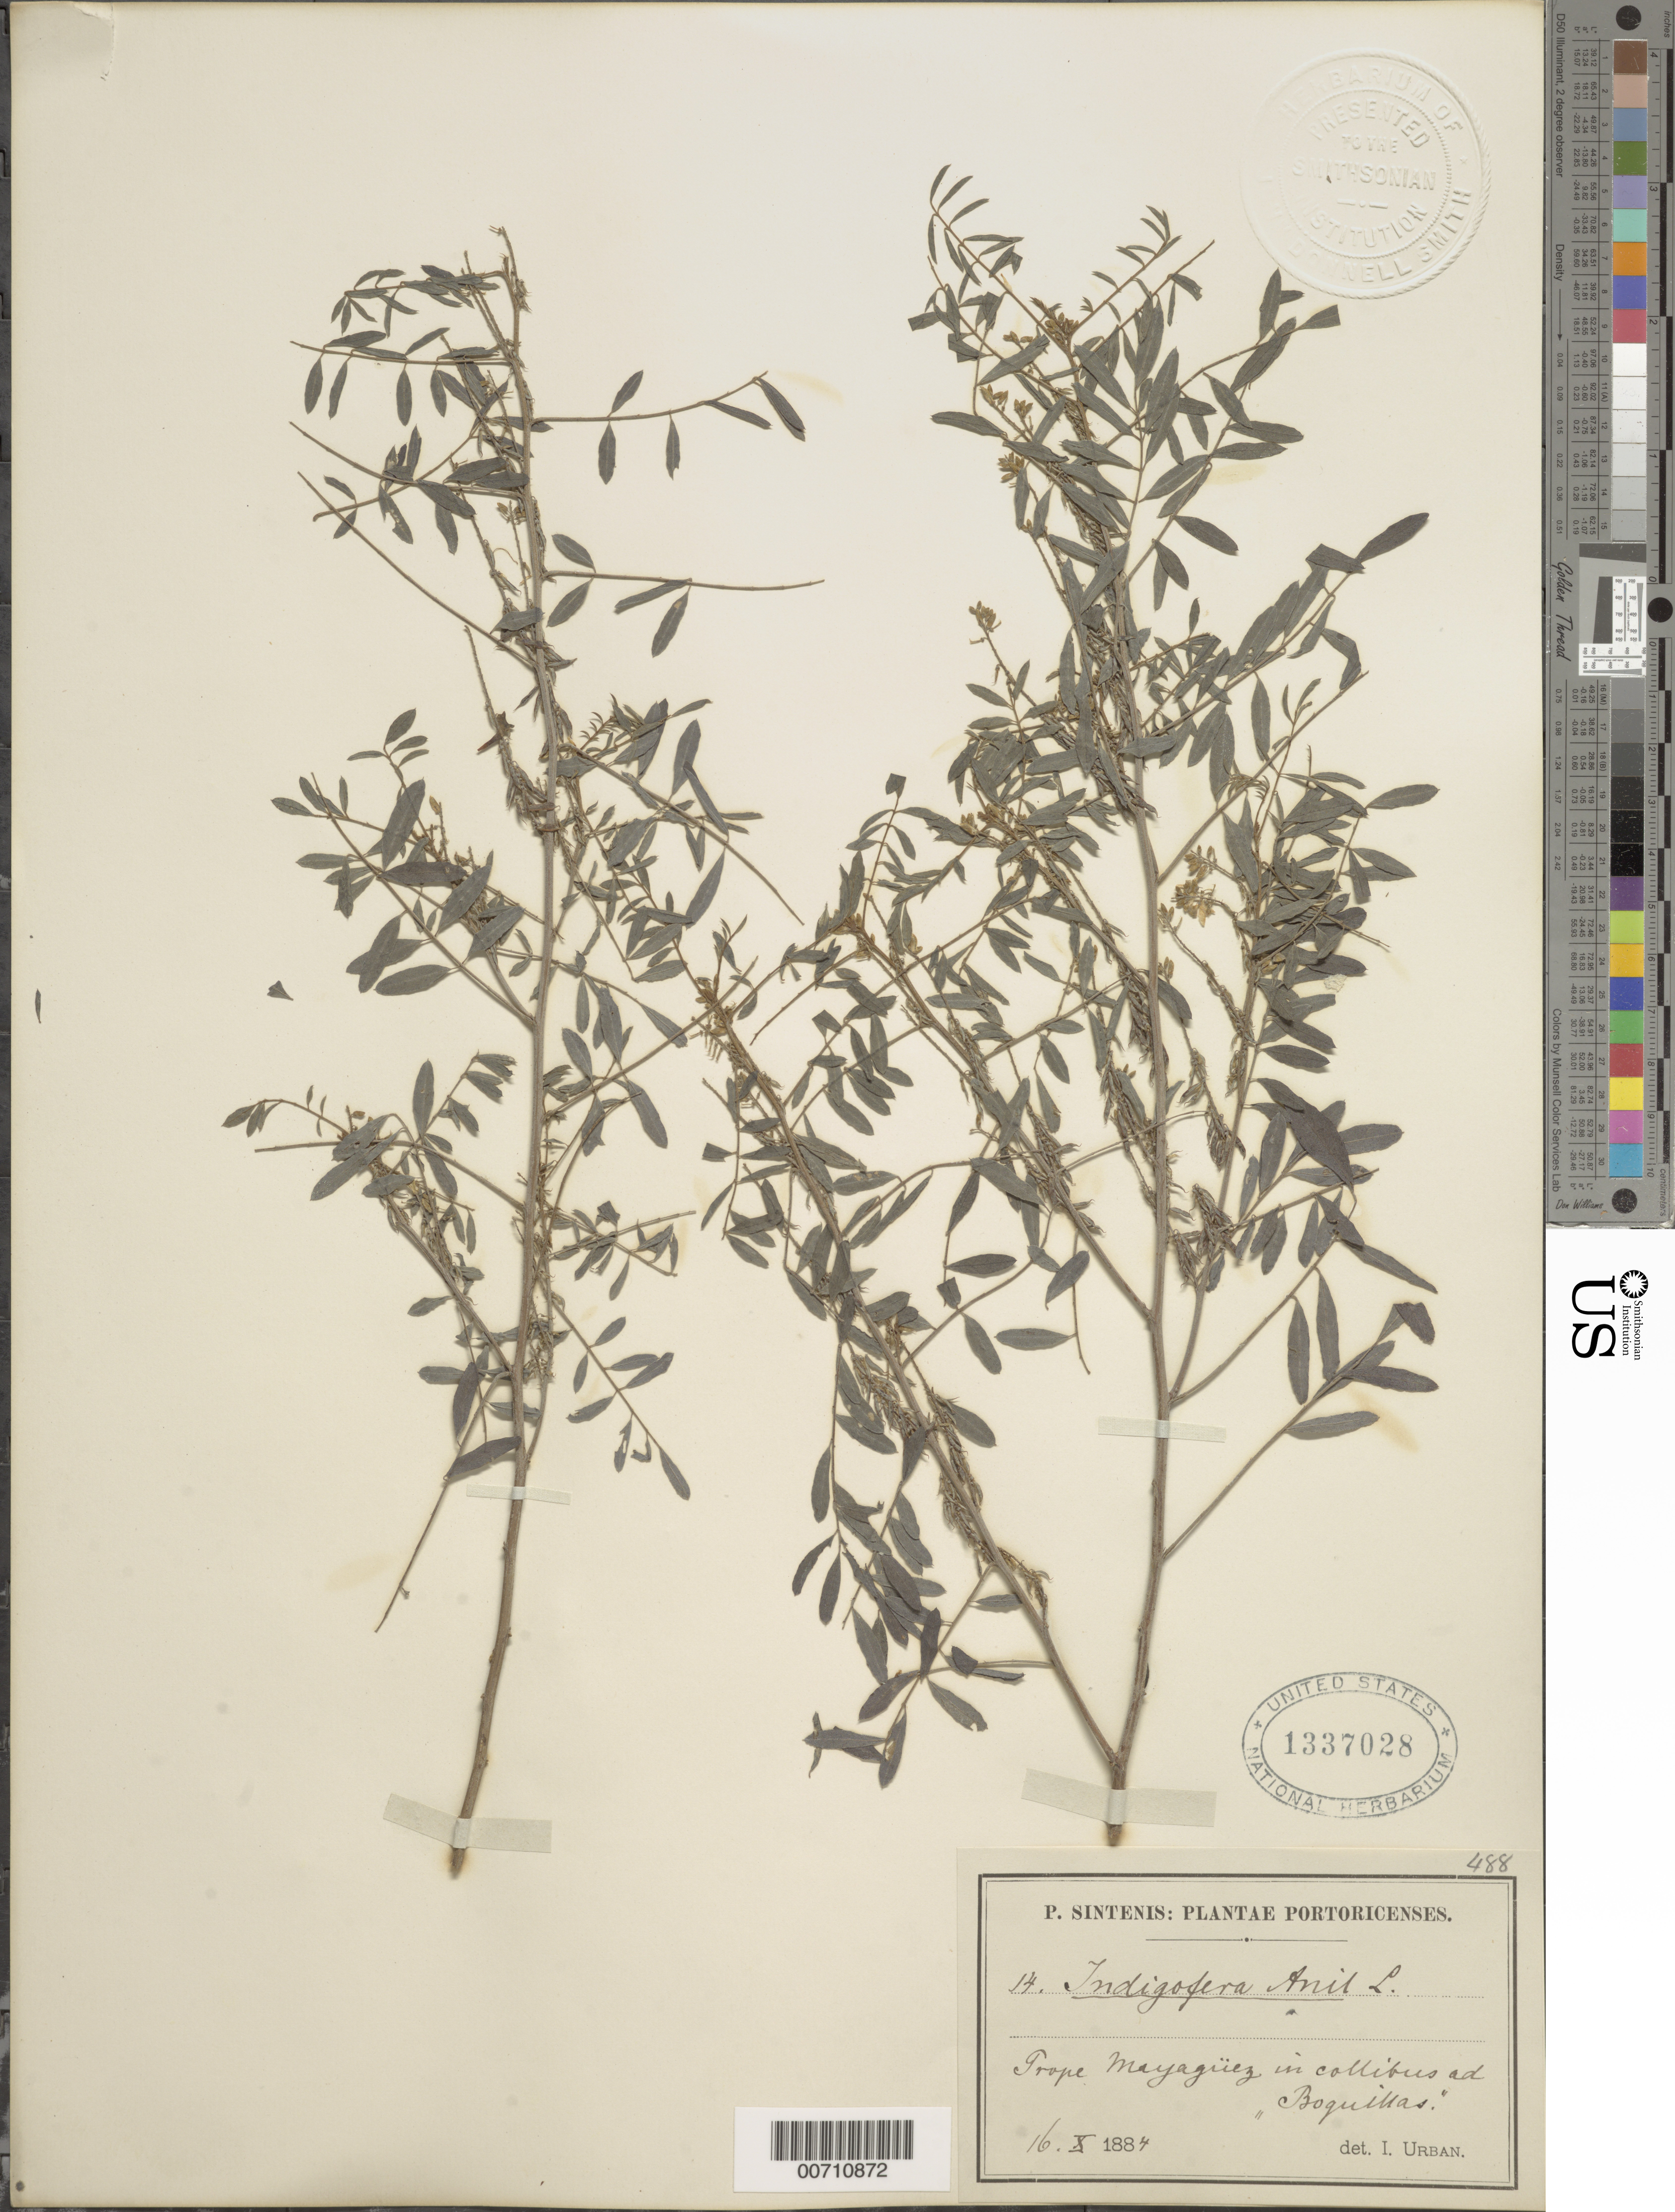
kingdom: Plantae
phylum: Tracheophyta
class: Magnoliopsida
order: Fabales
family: Fabaceae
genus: Indigofera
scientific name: Indigofera suffruticosa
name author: Mill.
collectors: P. Sintenis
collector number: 14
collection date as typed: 16 Oct 1884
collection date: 1884-10-16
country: Puerto Rico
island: Greater Antilles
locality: Prope Mayaguez in collibus ad Boquillas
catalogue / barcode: US 1337028